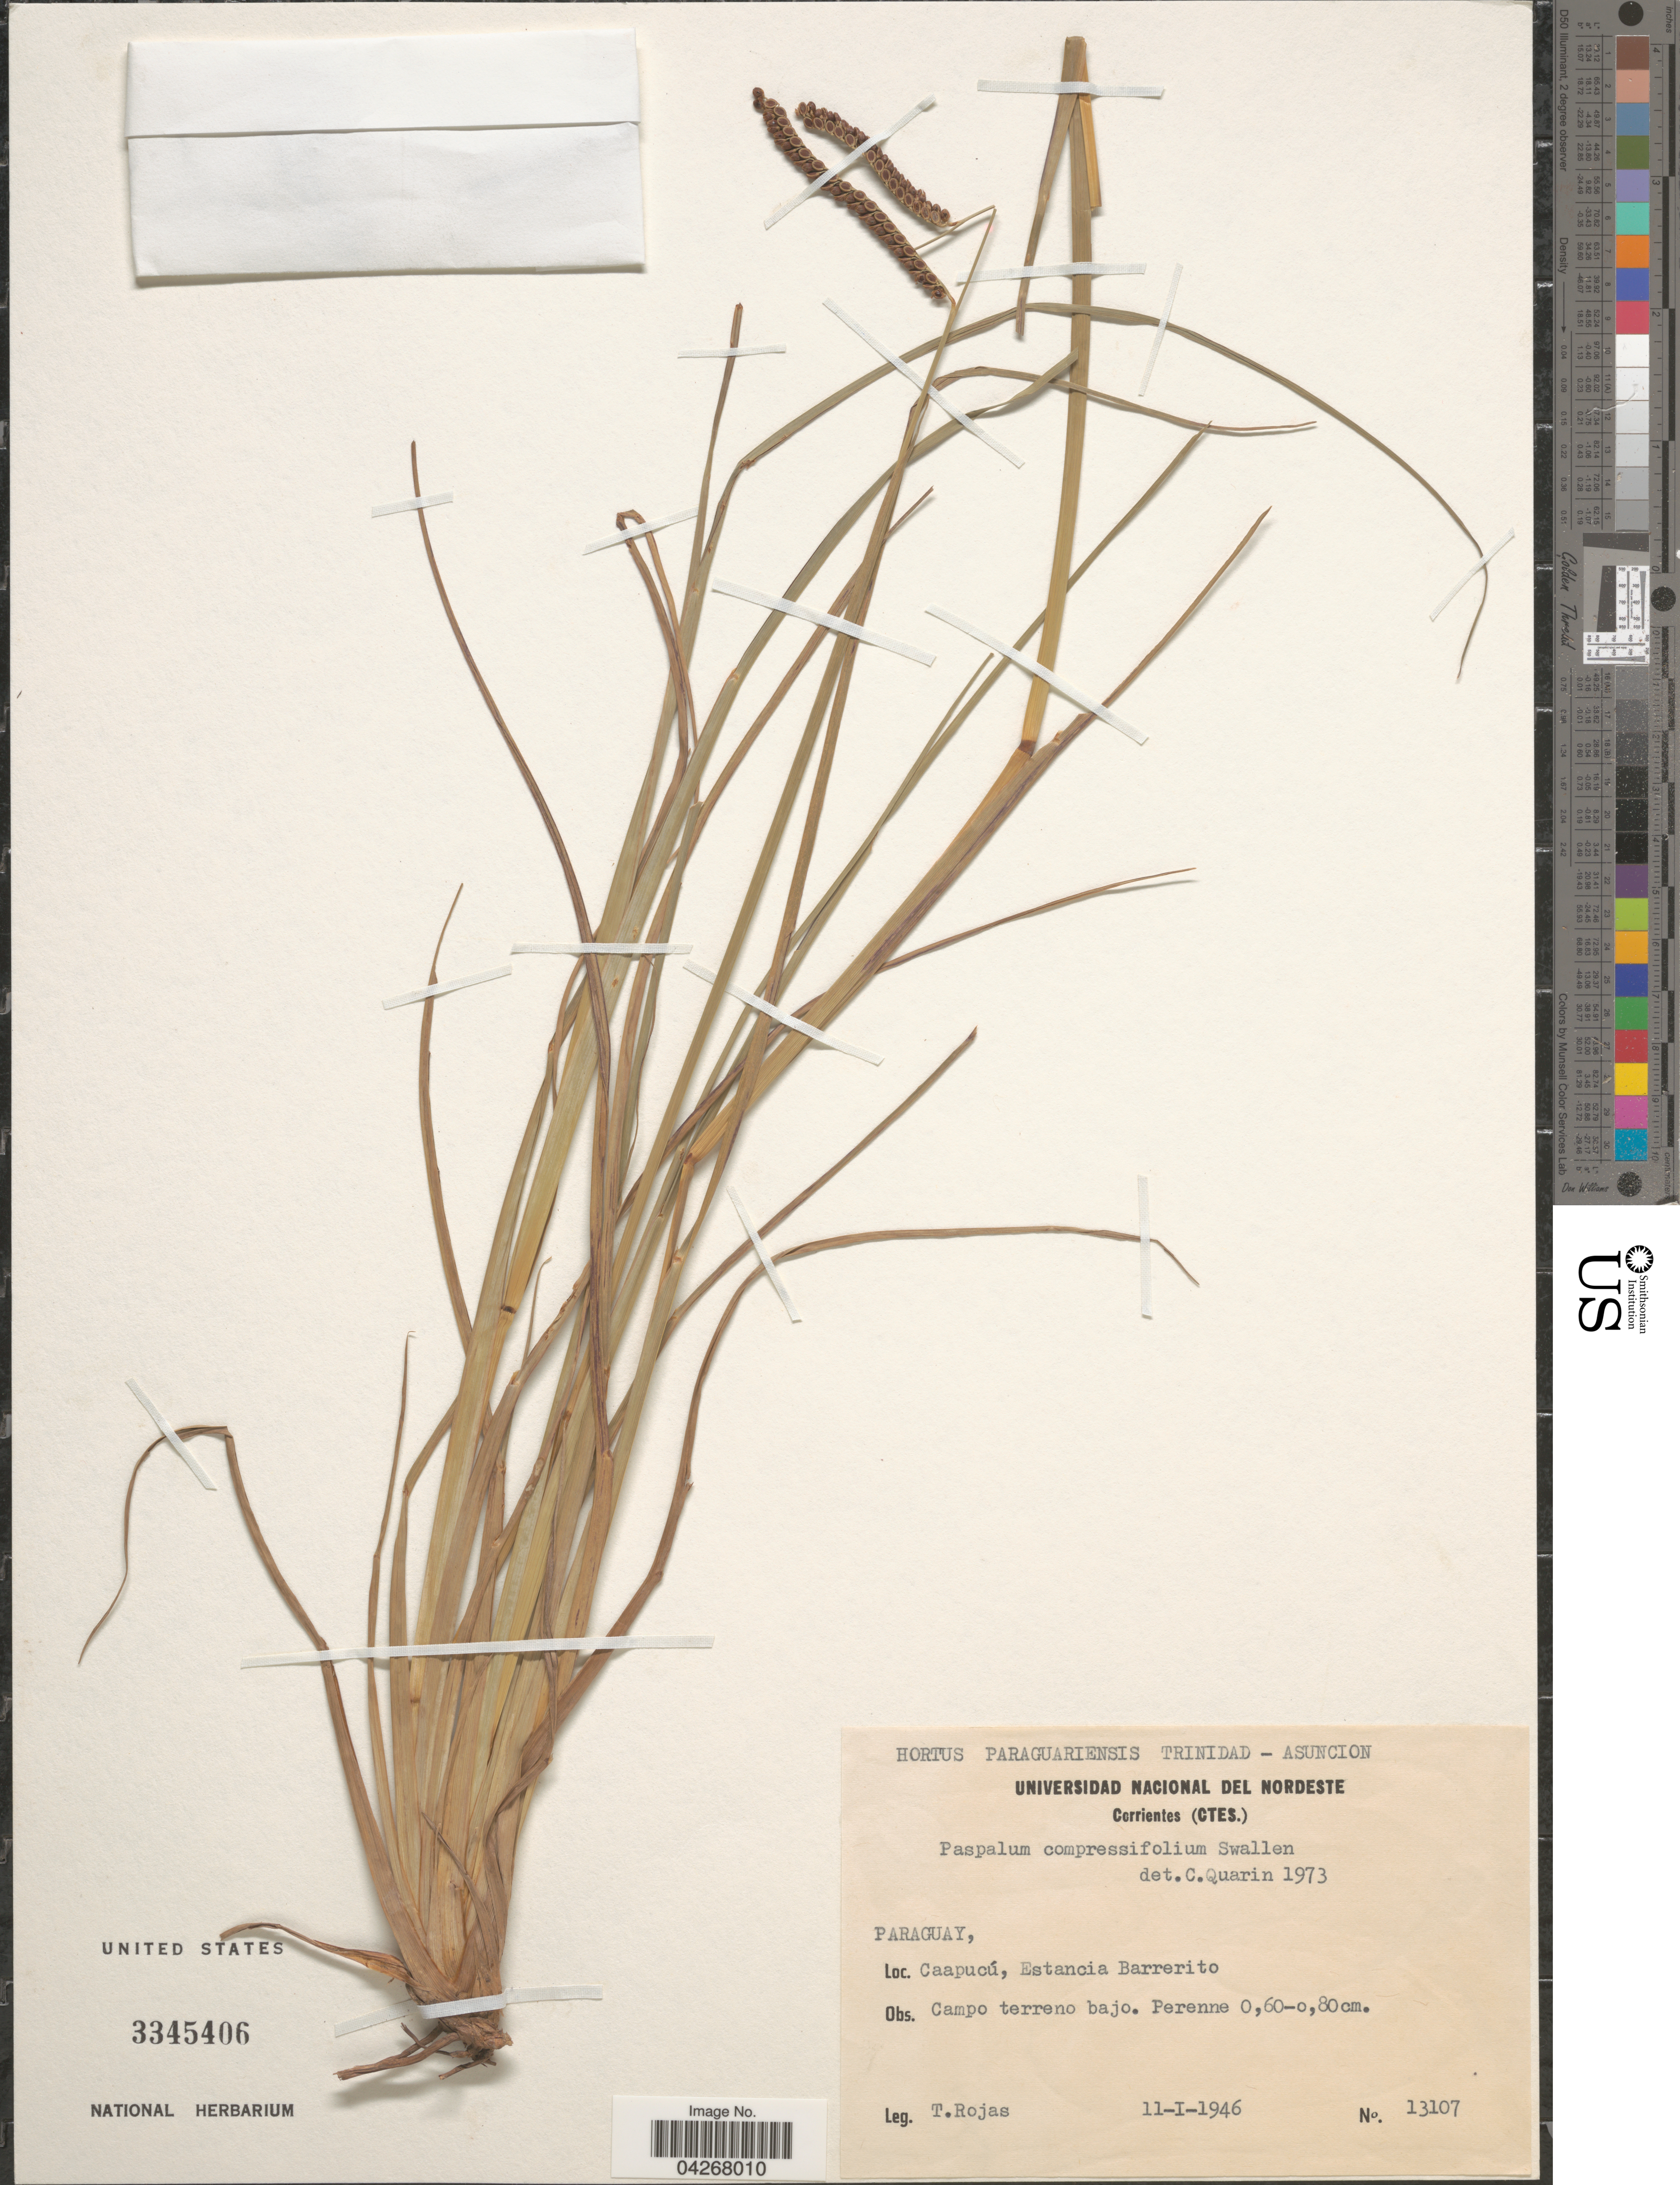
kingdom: Plantae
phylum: Tracheophyta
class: Liliopsida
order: Poales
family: Poaceae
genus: Paspalum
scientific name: Paspalum compressifolium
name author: Swallen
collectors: T. Rojas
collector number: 13107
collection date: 1946-01-11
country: Paraguay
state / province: Asuncion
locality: Caapucú, Estancia Barrerito.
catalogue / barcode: US 3345406